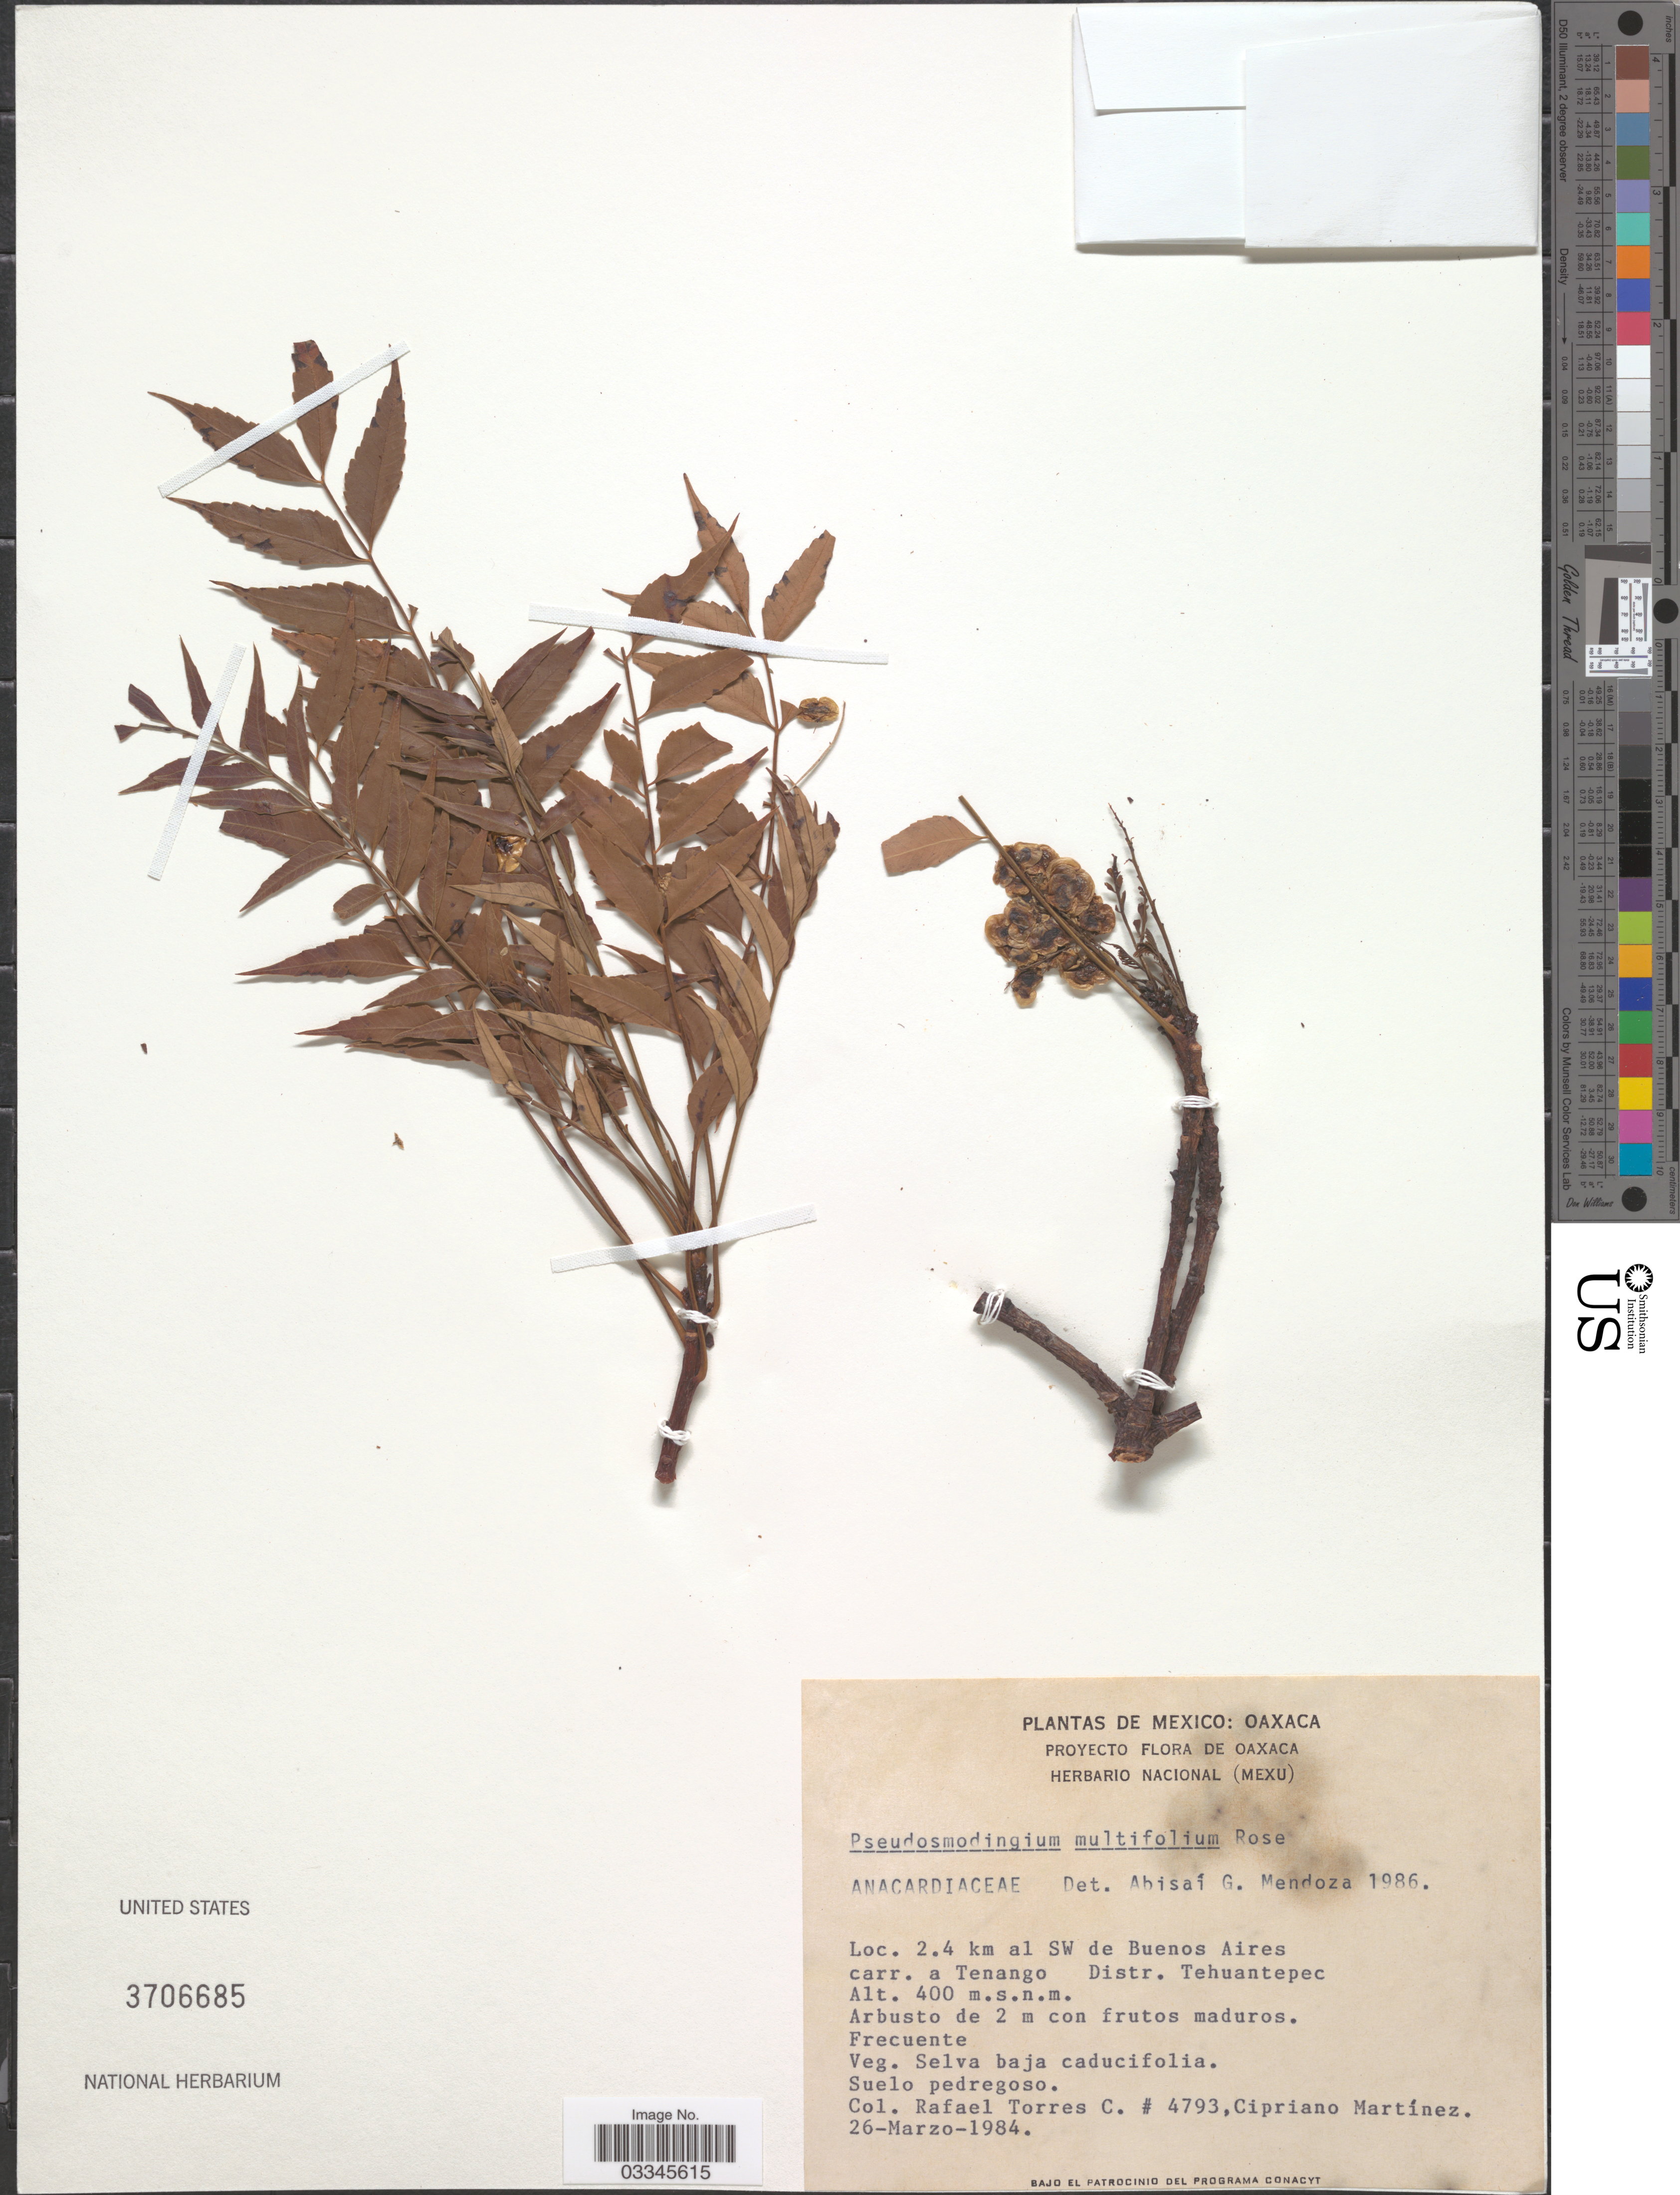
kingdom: Plantae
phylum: Tracheophyta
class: Magnoliopsida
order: Sapindales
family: Anacardiaceae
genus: Pseudosmodingium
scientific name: Pseudosmodingium multifolium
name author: Rose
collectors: R. Torres C. & C. Martínez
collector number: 4793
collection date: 1984-03-26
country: Mexico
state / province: Oaxaca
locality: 2.4 km al SW de Buenos Aires carr. a Tenango. Distr. Tehuantepec.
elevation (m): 400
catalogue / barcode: US 3706685